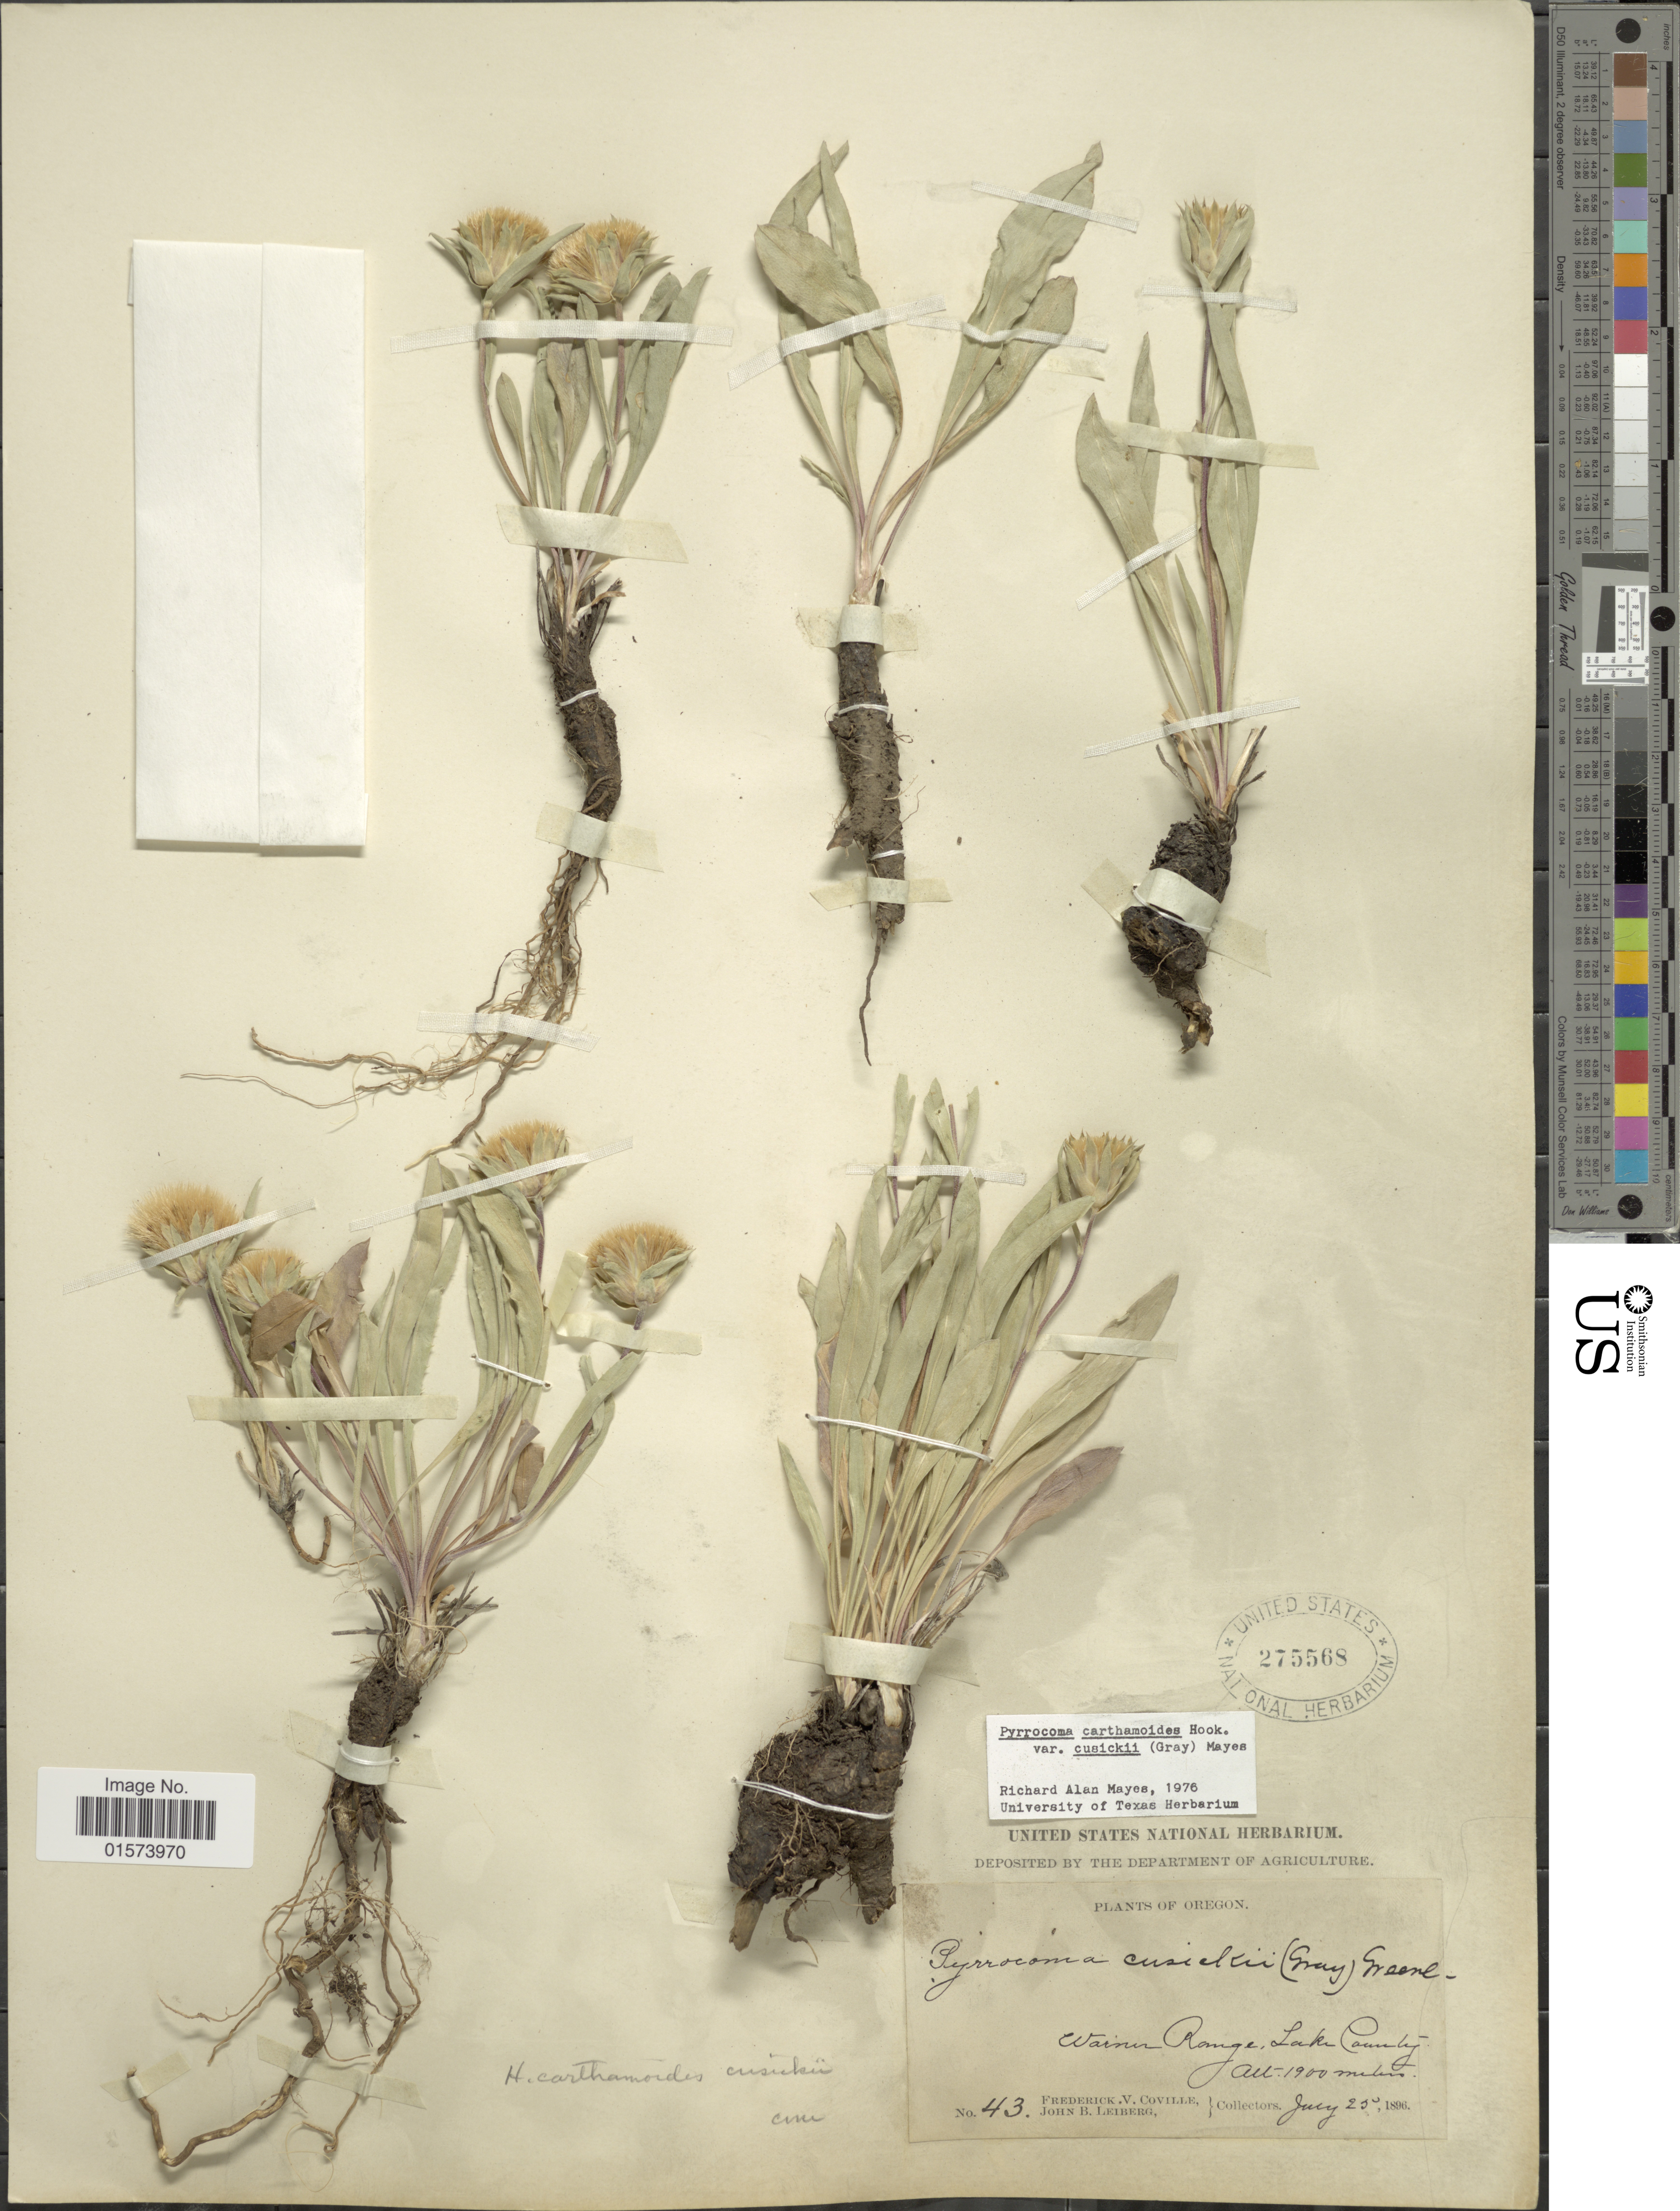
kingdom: Plantae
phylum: Tracheophyta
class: Magnoliopsida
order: Asterales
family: Asteraceae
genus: Pyrrocoma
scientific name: Pyrrocoma carthamoides var. cusickii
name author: (A. Gray) Mayes ex Kartesz & Gandhi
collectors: J. B. Leiberg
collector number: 43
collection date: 1896-07-25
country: United States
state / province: Oregon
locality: Warner Range, Lake County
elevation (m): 1900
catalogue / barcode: US 275568